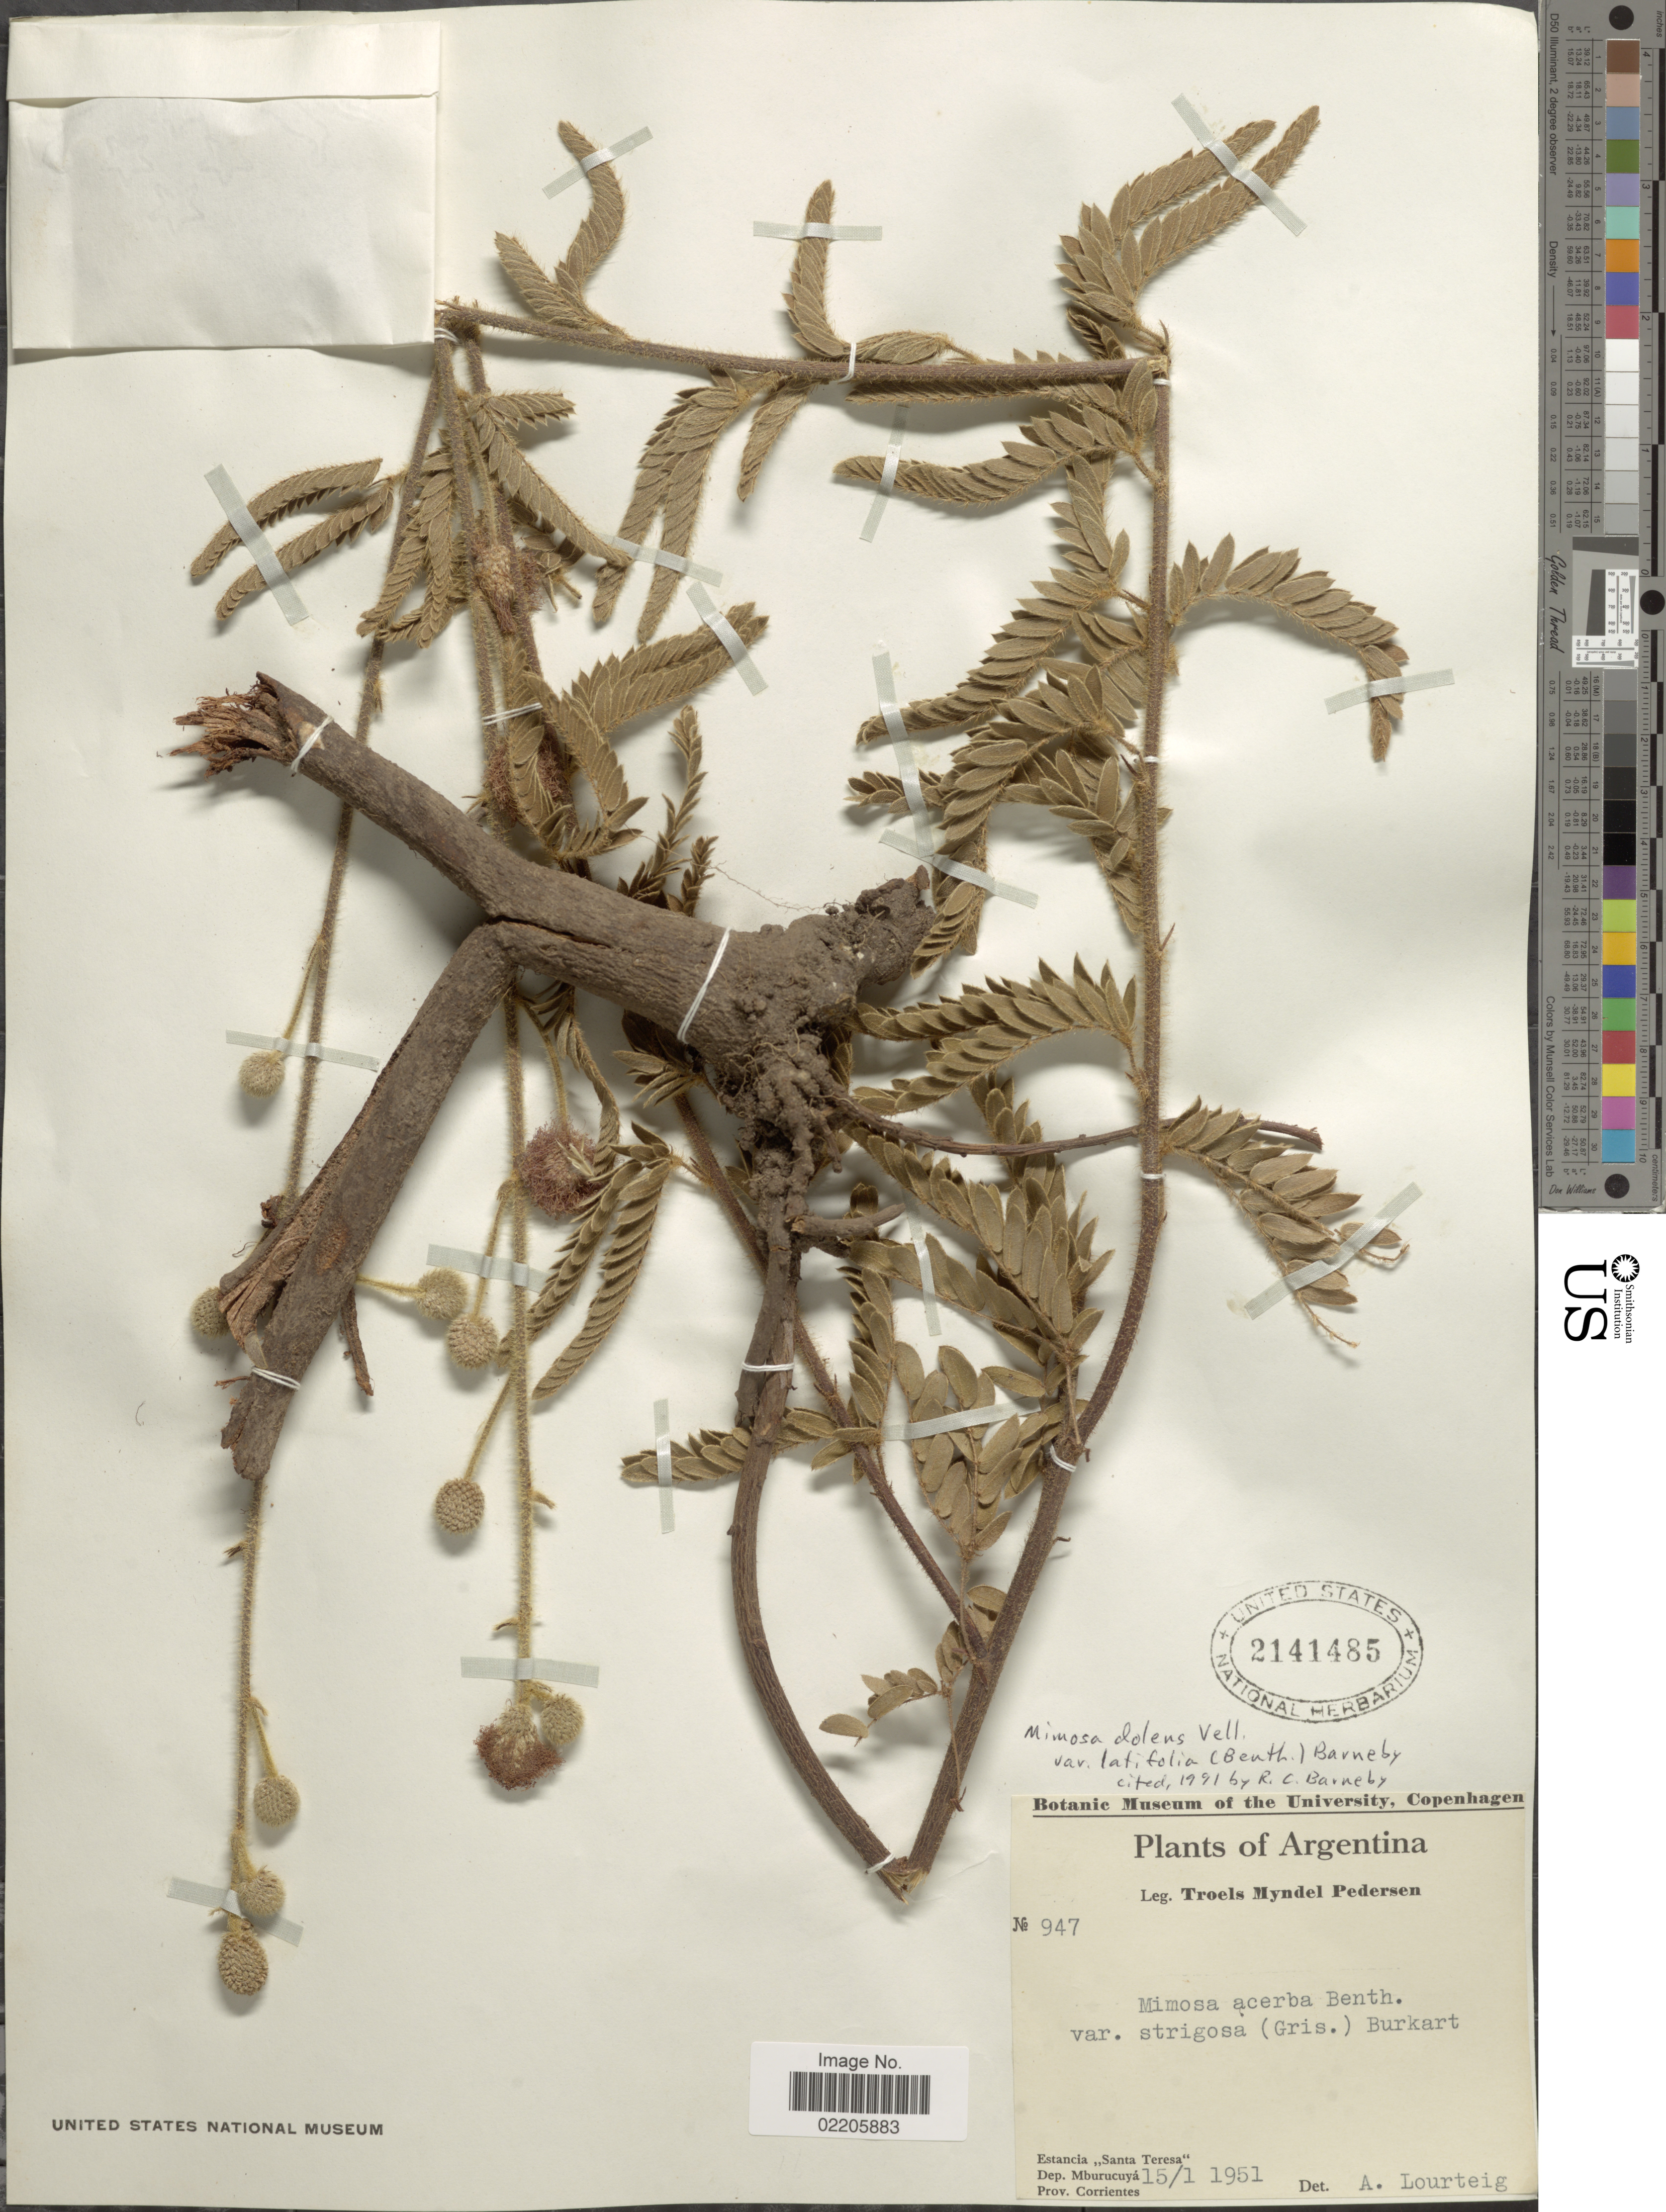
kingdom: Plantae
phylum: Tracheophyta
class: Magnoliopsida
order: Fabales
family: Fabaceae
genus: Mimosa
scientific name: Mimosa dolens var. latifolia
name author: (Benth.) Barneby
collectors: T. Pederson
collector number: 947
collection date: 1951-01-15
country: Argentina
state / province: Corrientes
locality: Estancia, Santa Teresa. Dep. Mburucuya.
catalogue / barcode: US 2141485